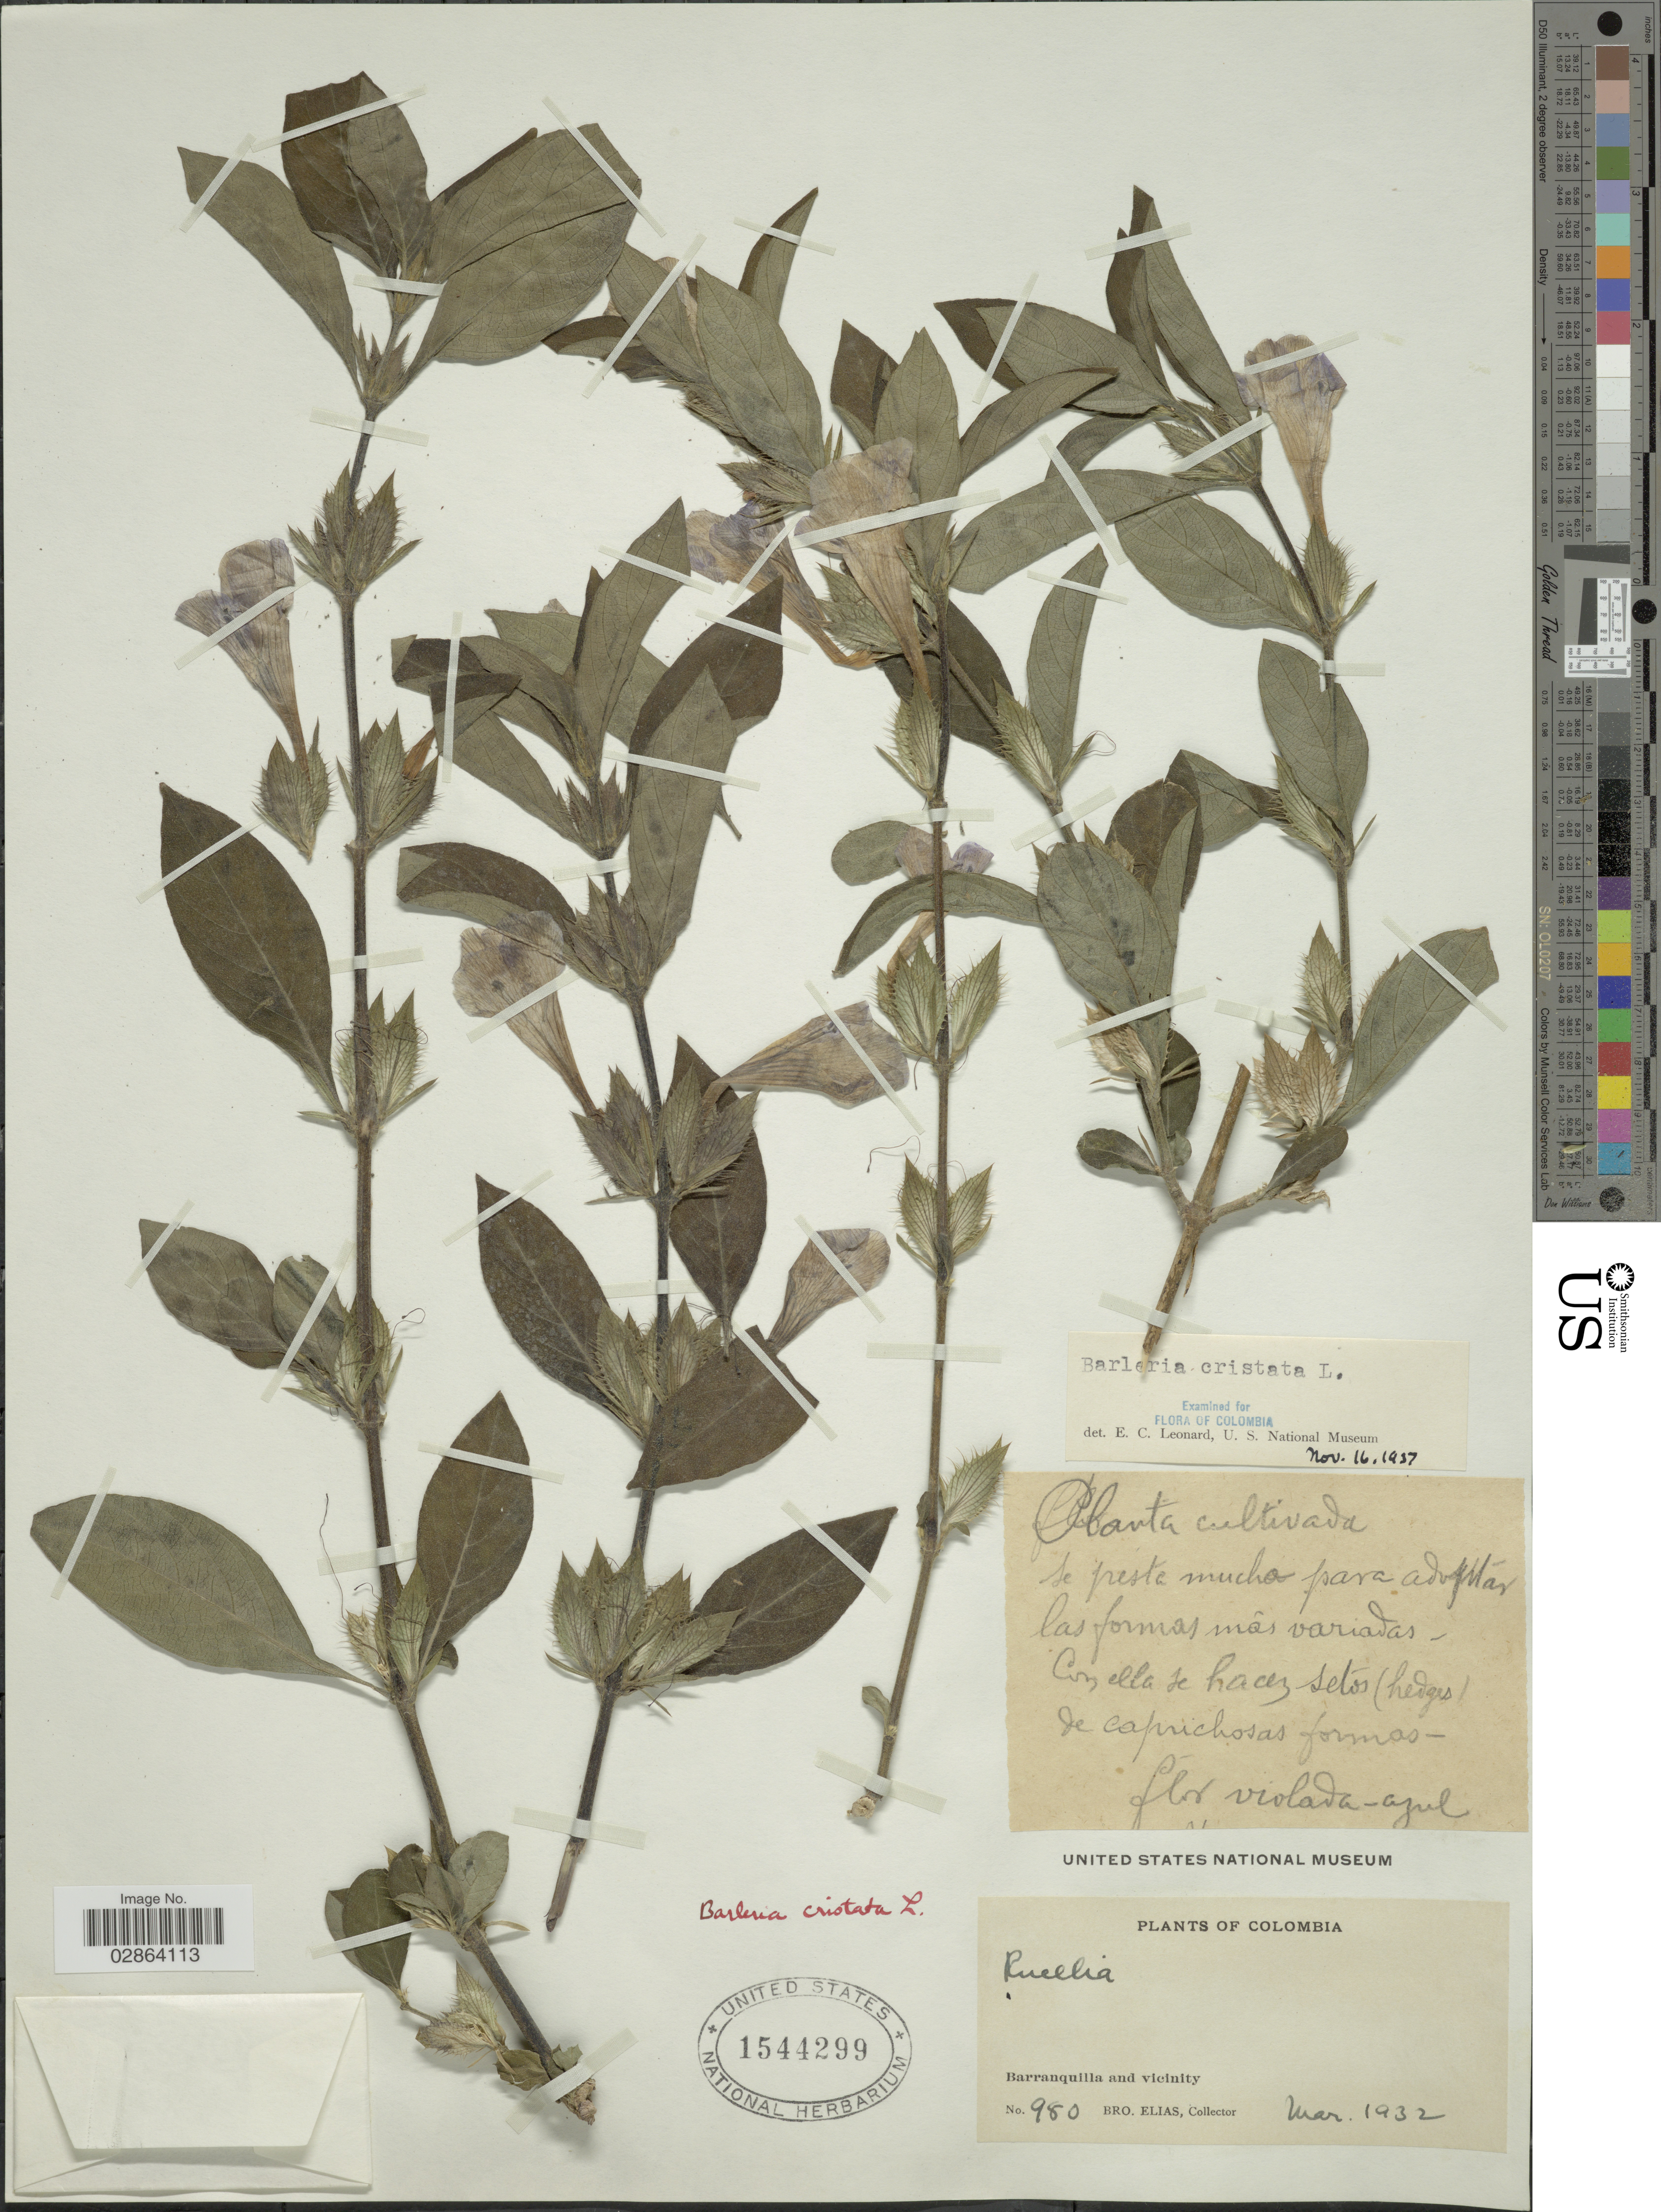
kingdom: Plantae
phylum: Tracheophyta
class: Magnoliopsida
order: Lamiales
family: Acanthaceae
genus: Barleria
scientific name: Barleria cristata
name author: L.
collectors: Bro. Elias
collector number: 980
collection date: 1932-03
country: Colombia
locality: Barranquilla and vicinity.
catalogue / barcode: US 1544299